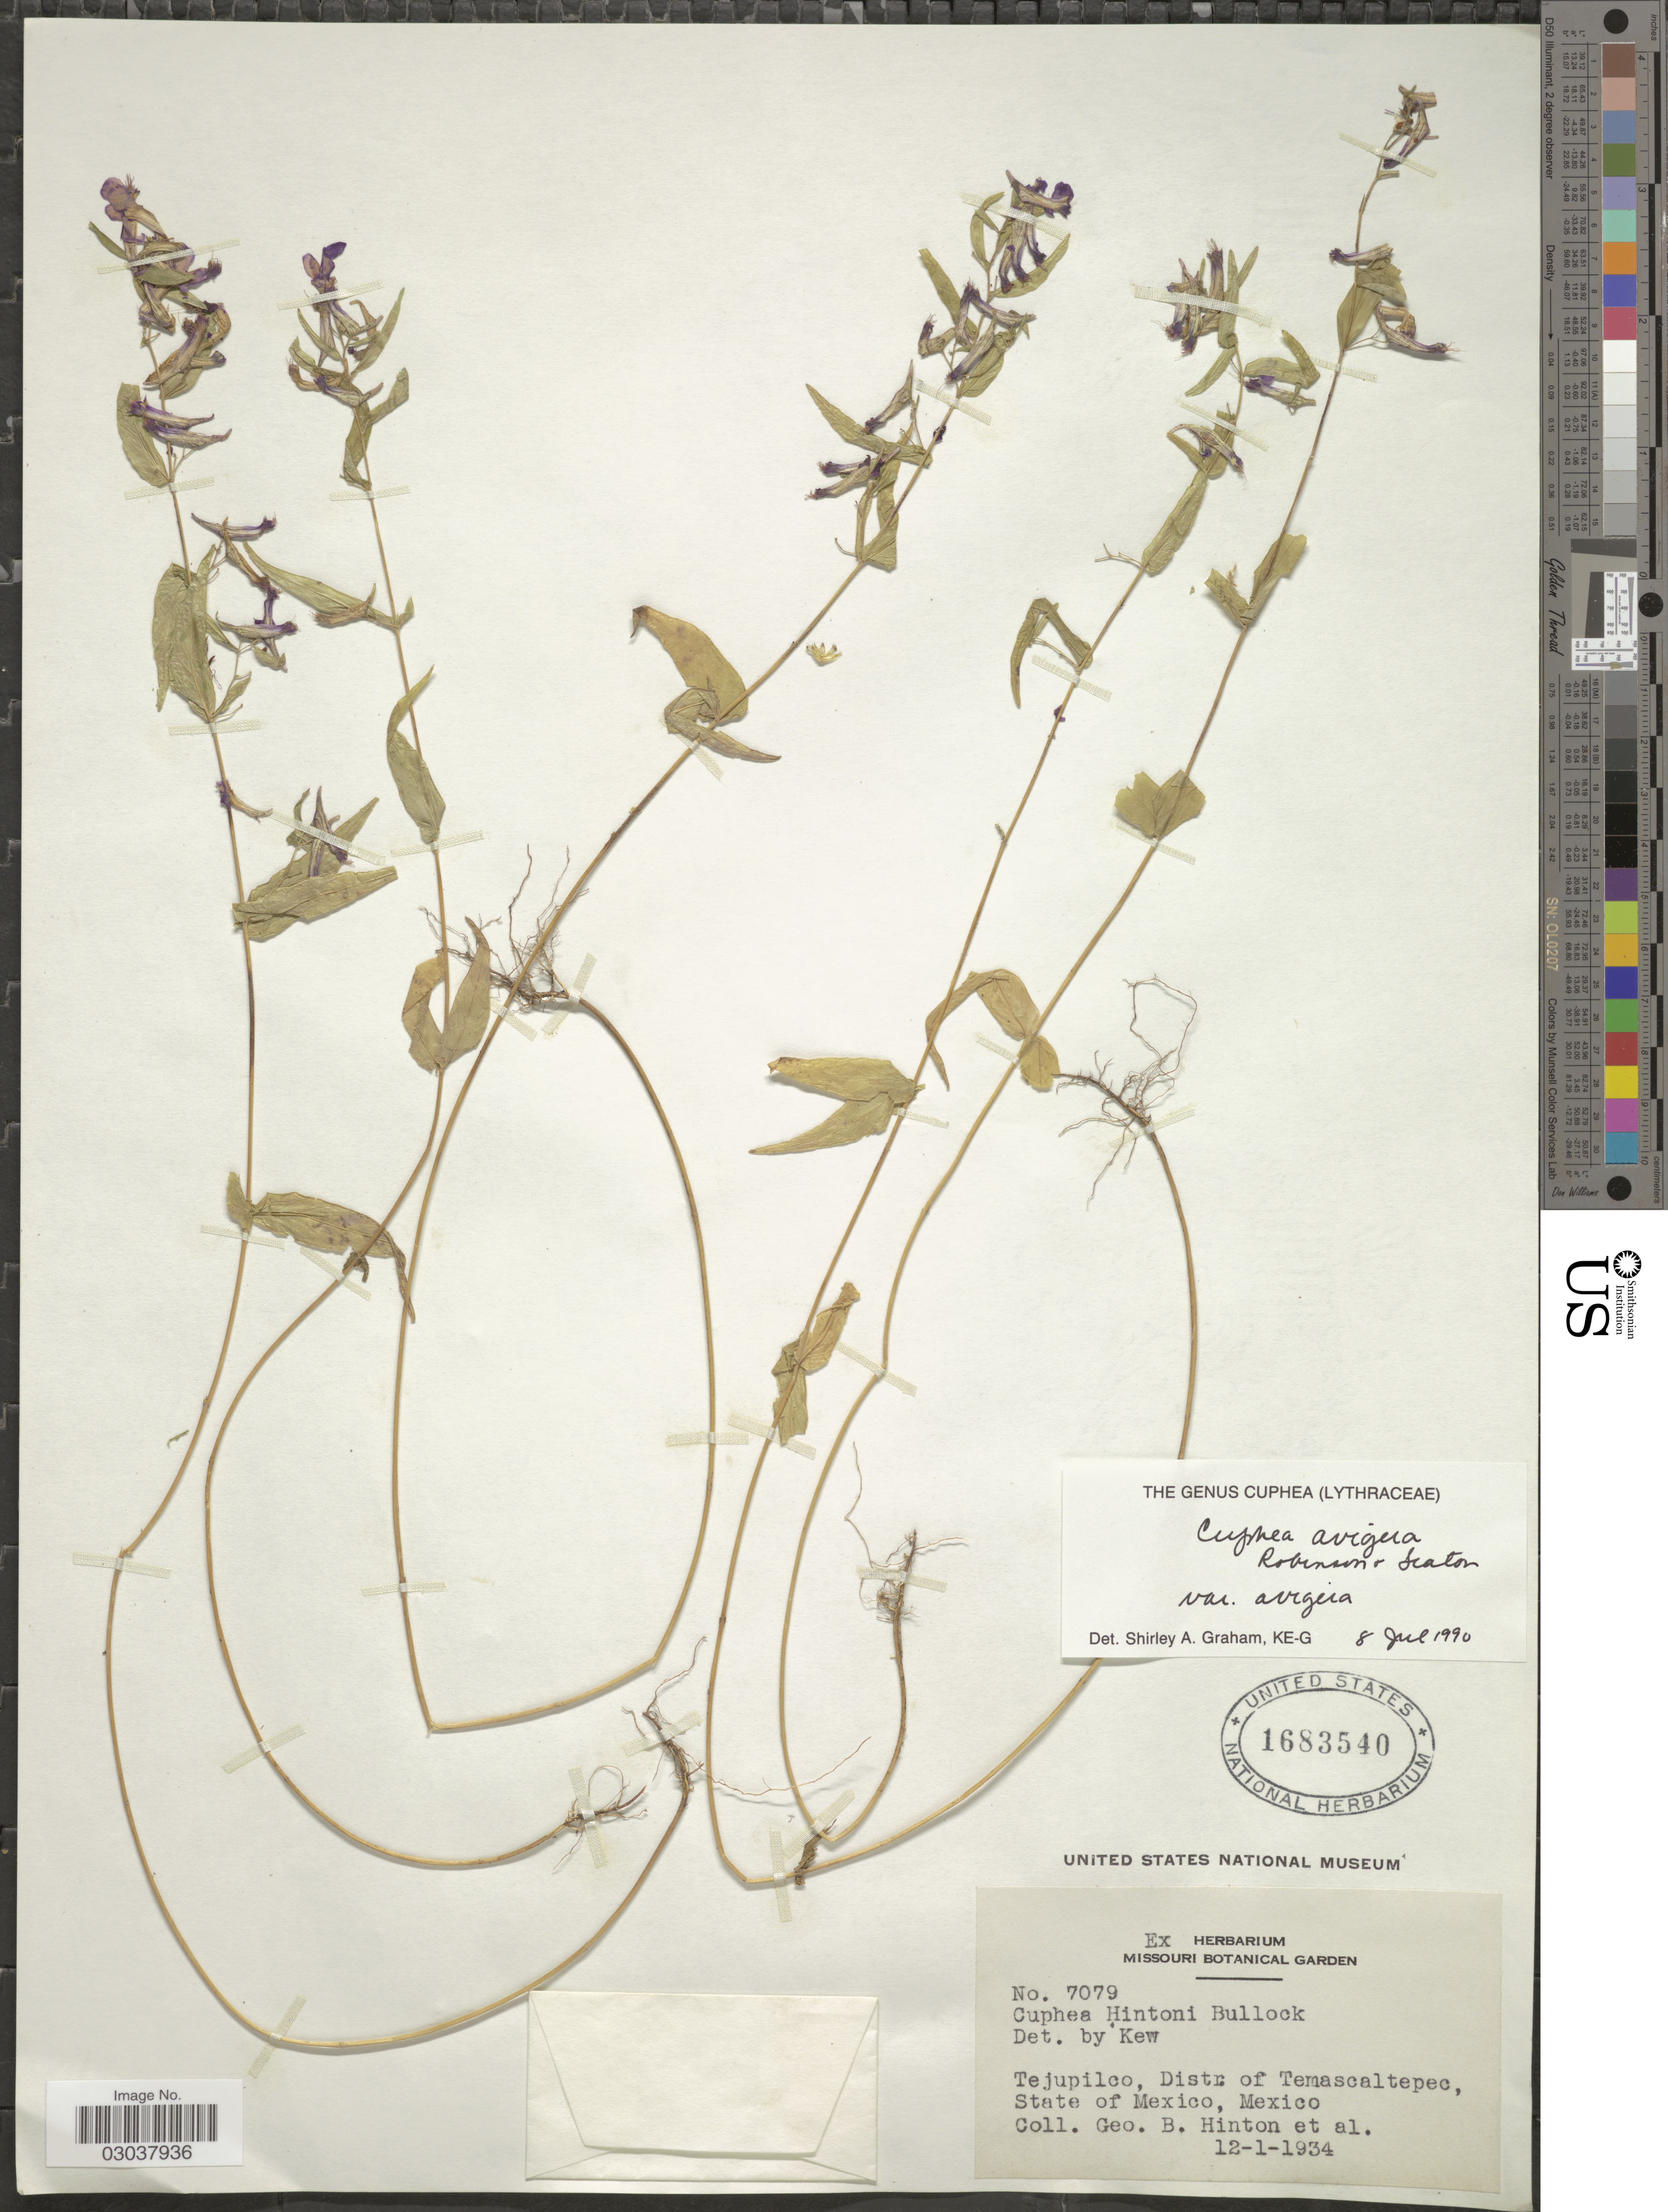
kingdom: Plantae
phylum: Tracheophyta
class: Magnoliopsida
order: Myrtales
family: Lythraceae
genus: Cuphea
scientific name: Cuphea avigera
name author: B.L. Rob. & Seaton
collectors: G. B. Hinton & et al.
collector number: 7079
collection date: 1934-01-12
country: Mexico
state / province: México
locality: Tejupilco, Distr. of Temascaltepec.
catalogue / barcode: US 1683540